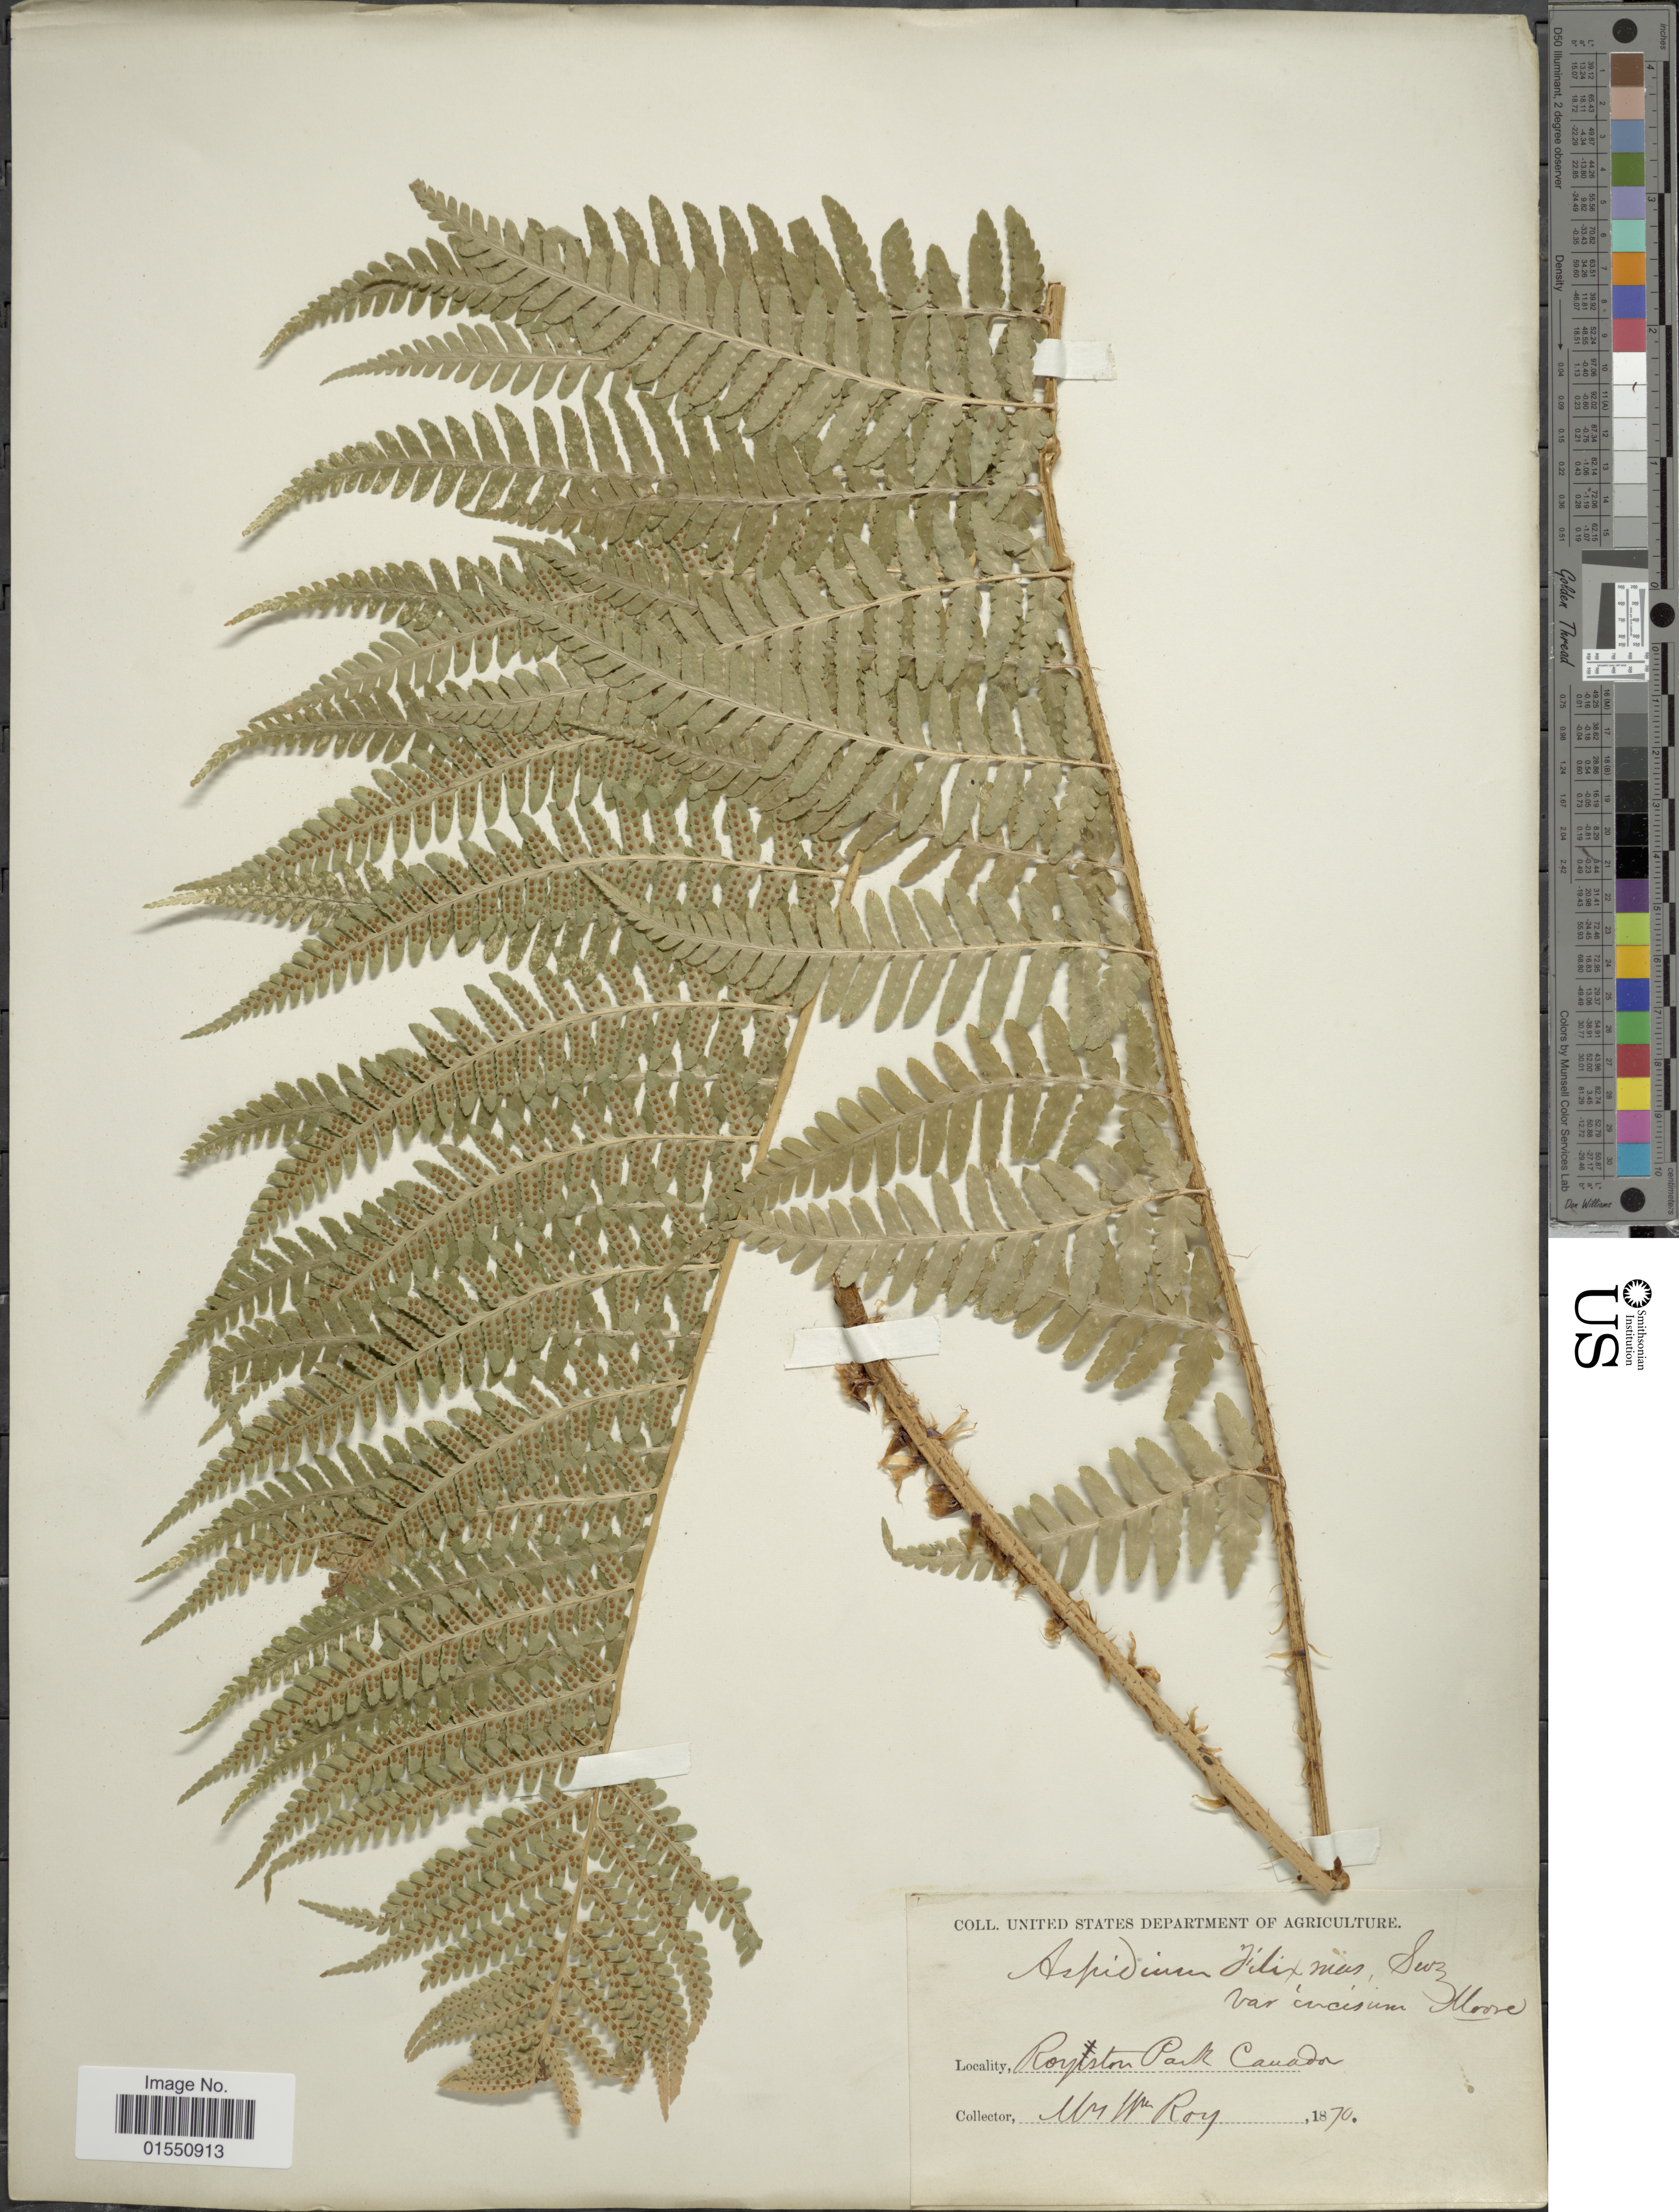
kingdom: Plantae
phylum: Tracheophyta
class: Polypodiopsida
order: Polypodiales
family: Dryopteridaceae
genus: Dryopteris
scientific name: Dryopteris filix-mas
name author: (L.) Schott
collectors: W. Roy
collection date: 1870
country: Canada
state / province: Ontario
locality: Royston Park